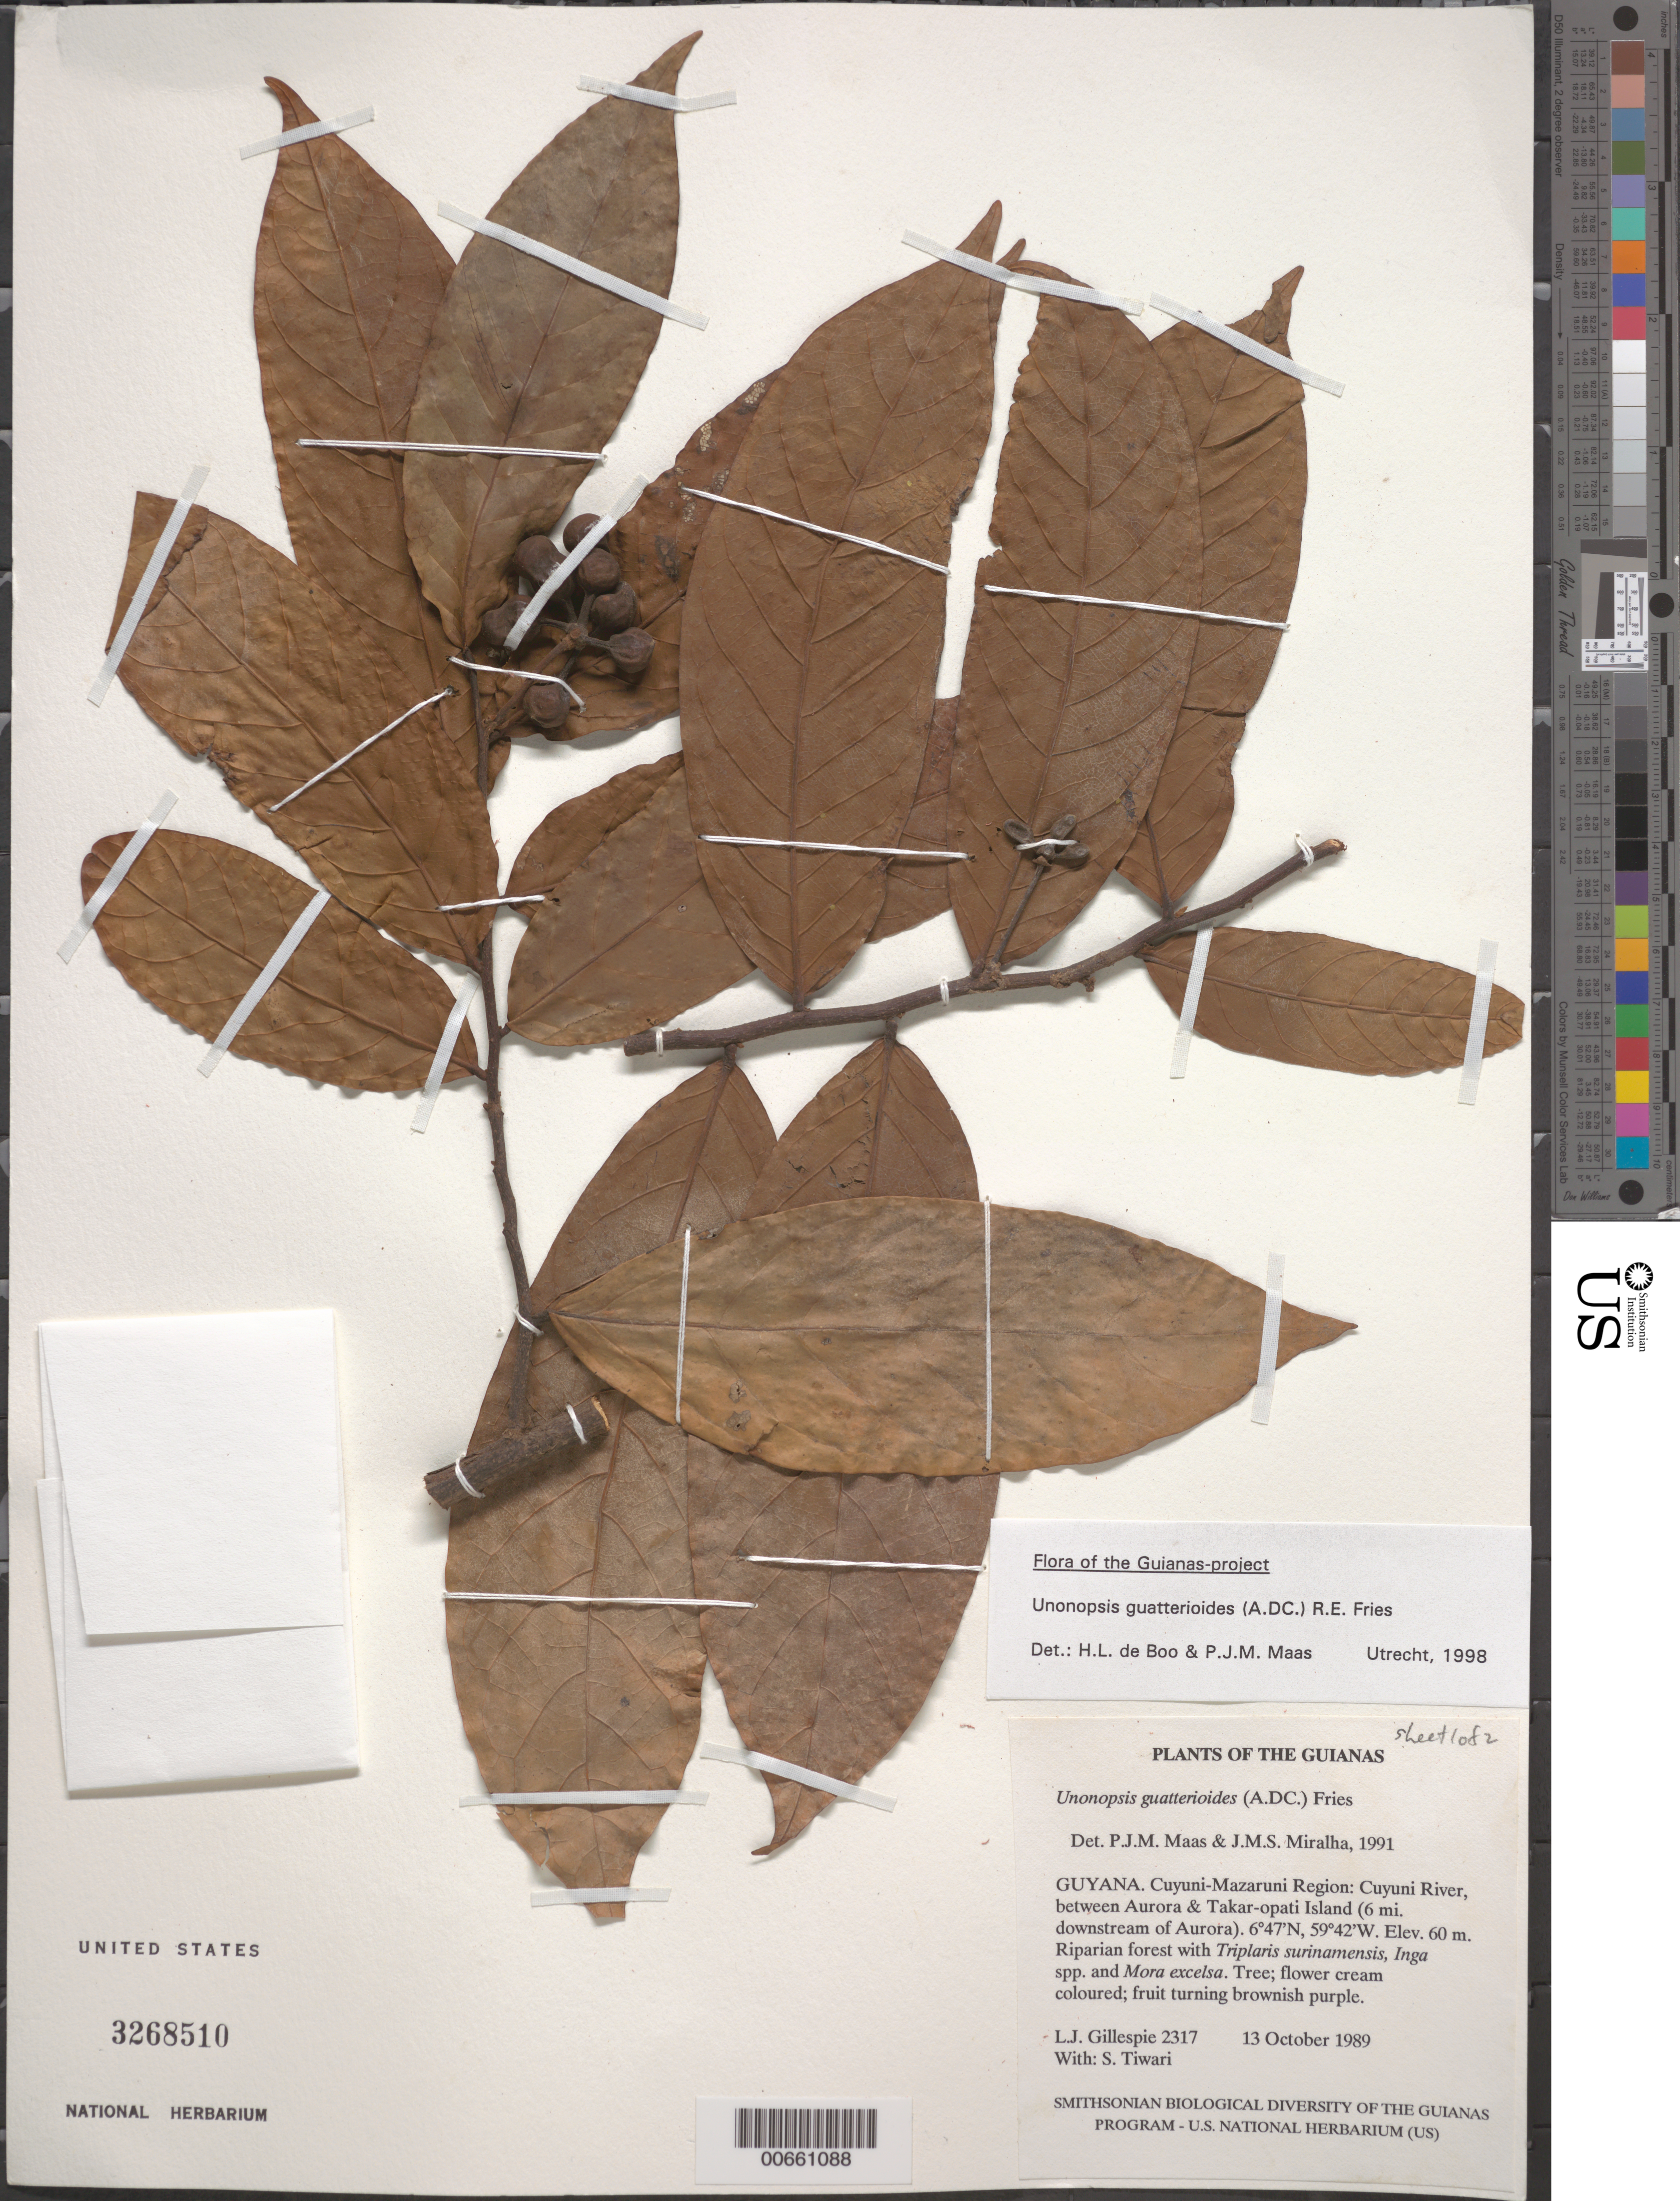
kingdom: Plantae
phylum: Tracheophyta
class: Magnoliopsida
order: Magnoliales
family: Annonaceae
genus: Unonopsis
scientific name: Unonopsis guatterioides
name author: (A. DC.) R.E. Fr.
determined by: de Boo, H. L.; Maas, P. J.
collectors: L. J. Gillespie & S. Tiwari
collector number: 2317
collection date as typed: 13 October 1989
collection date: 1989-10-13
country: Guyana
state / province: Cuyuni-Mazaruni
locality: Cuyuni River, between Aurora & Takar-opati Island (6 mi. downstream of Aurora)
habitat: Riparian forest with Triplaris surinamensis, Inga spp. and Mora excelsa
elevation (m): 60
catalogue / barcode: US 3268510